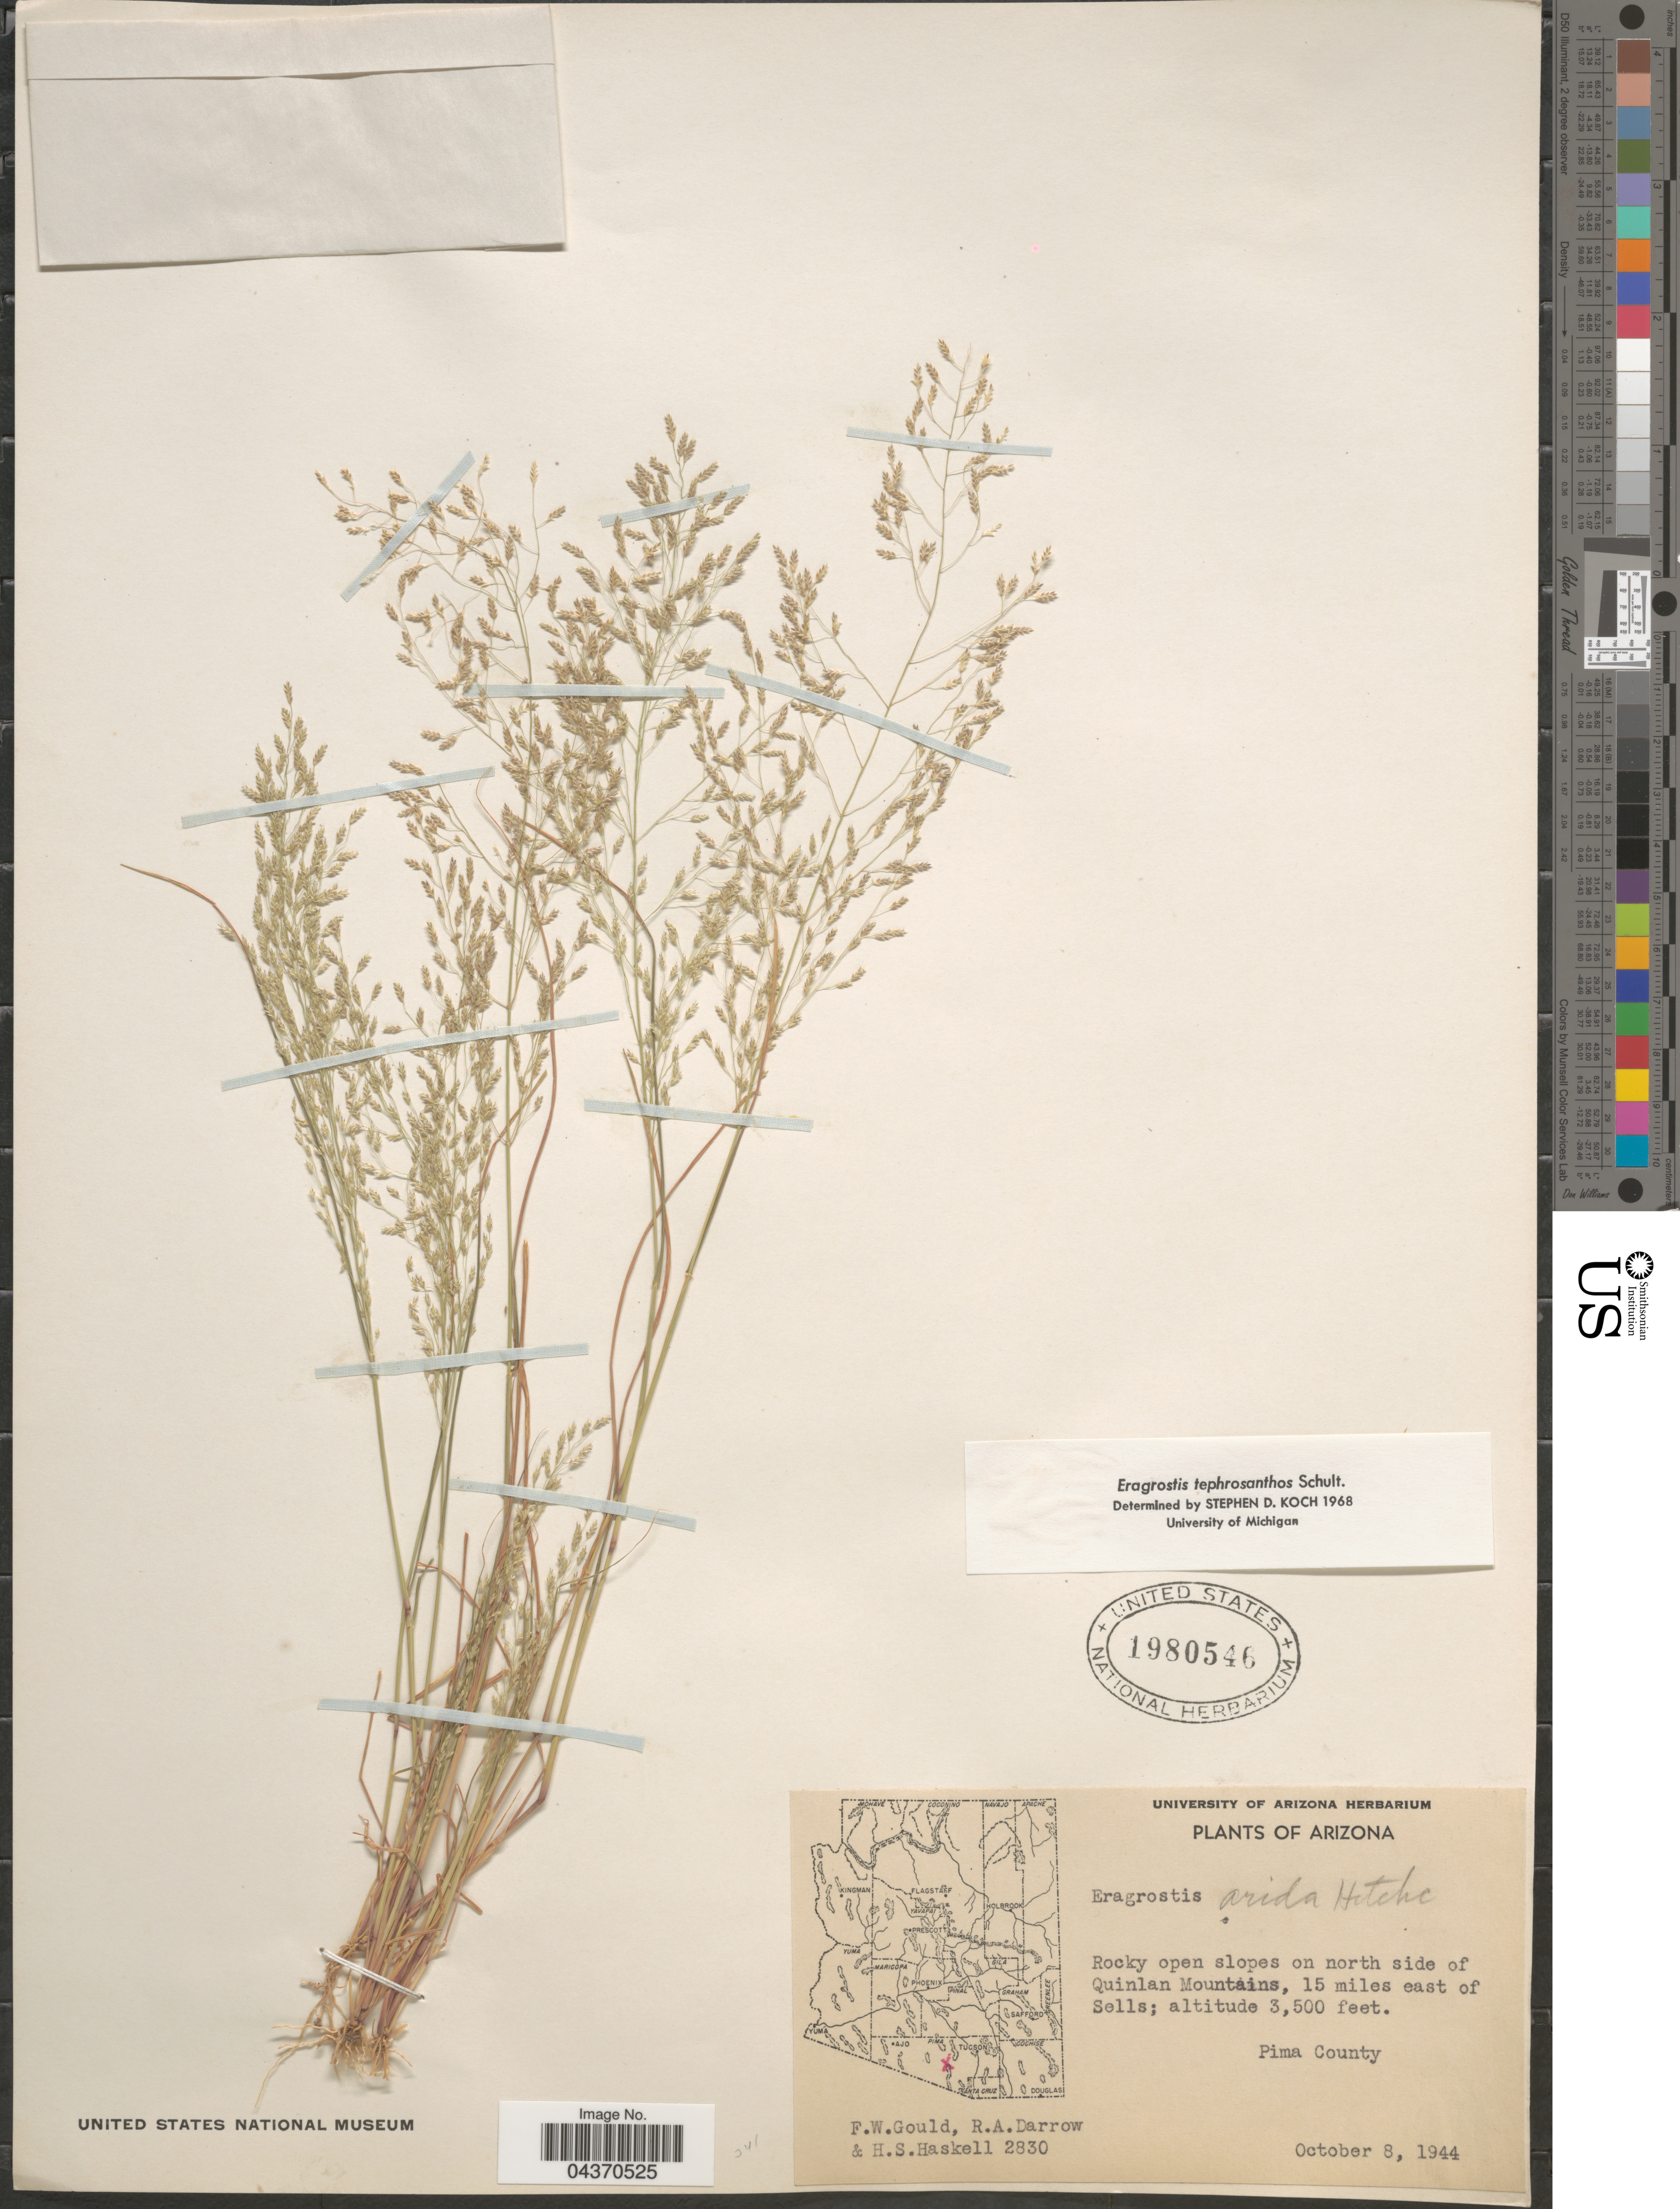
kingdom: Plantae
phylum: Tracheophyta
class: Liliopsida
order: Poales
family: Poaceae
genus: Eragrostis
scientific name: Eragrostis pectinacea var. miserrima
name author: (E. Fourn.) Reeder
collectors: F. W. Gould, R. A. Darrow & H. Haskell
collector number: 2830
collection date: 1944-10-08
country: United States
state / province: Arizona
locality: Rocky open slopes on north side of Quinlan Mountains, 15 miles east of Sells; Pima County.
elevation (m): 1067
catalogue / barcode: US 1980546